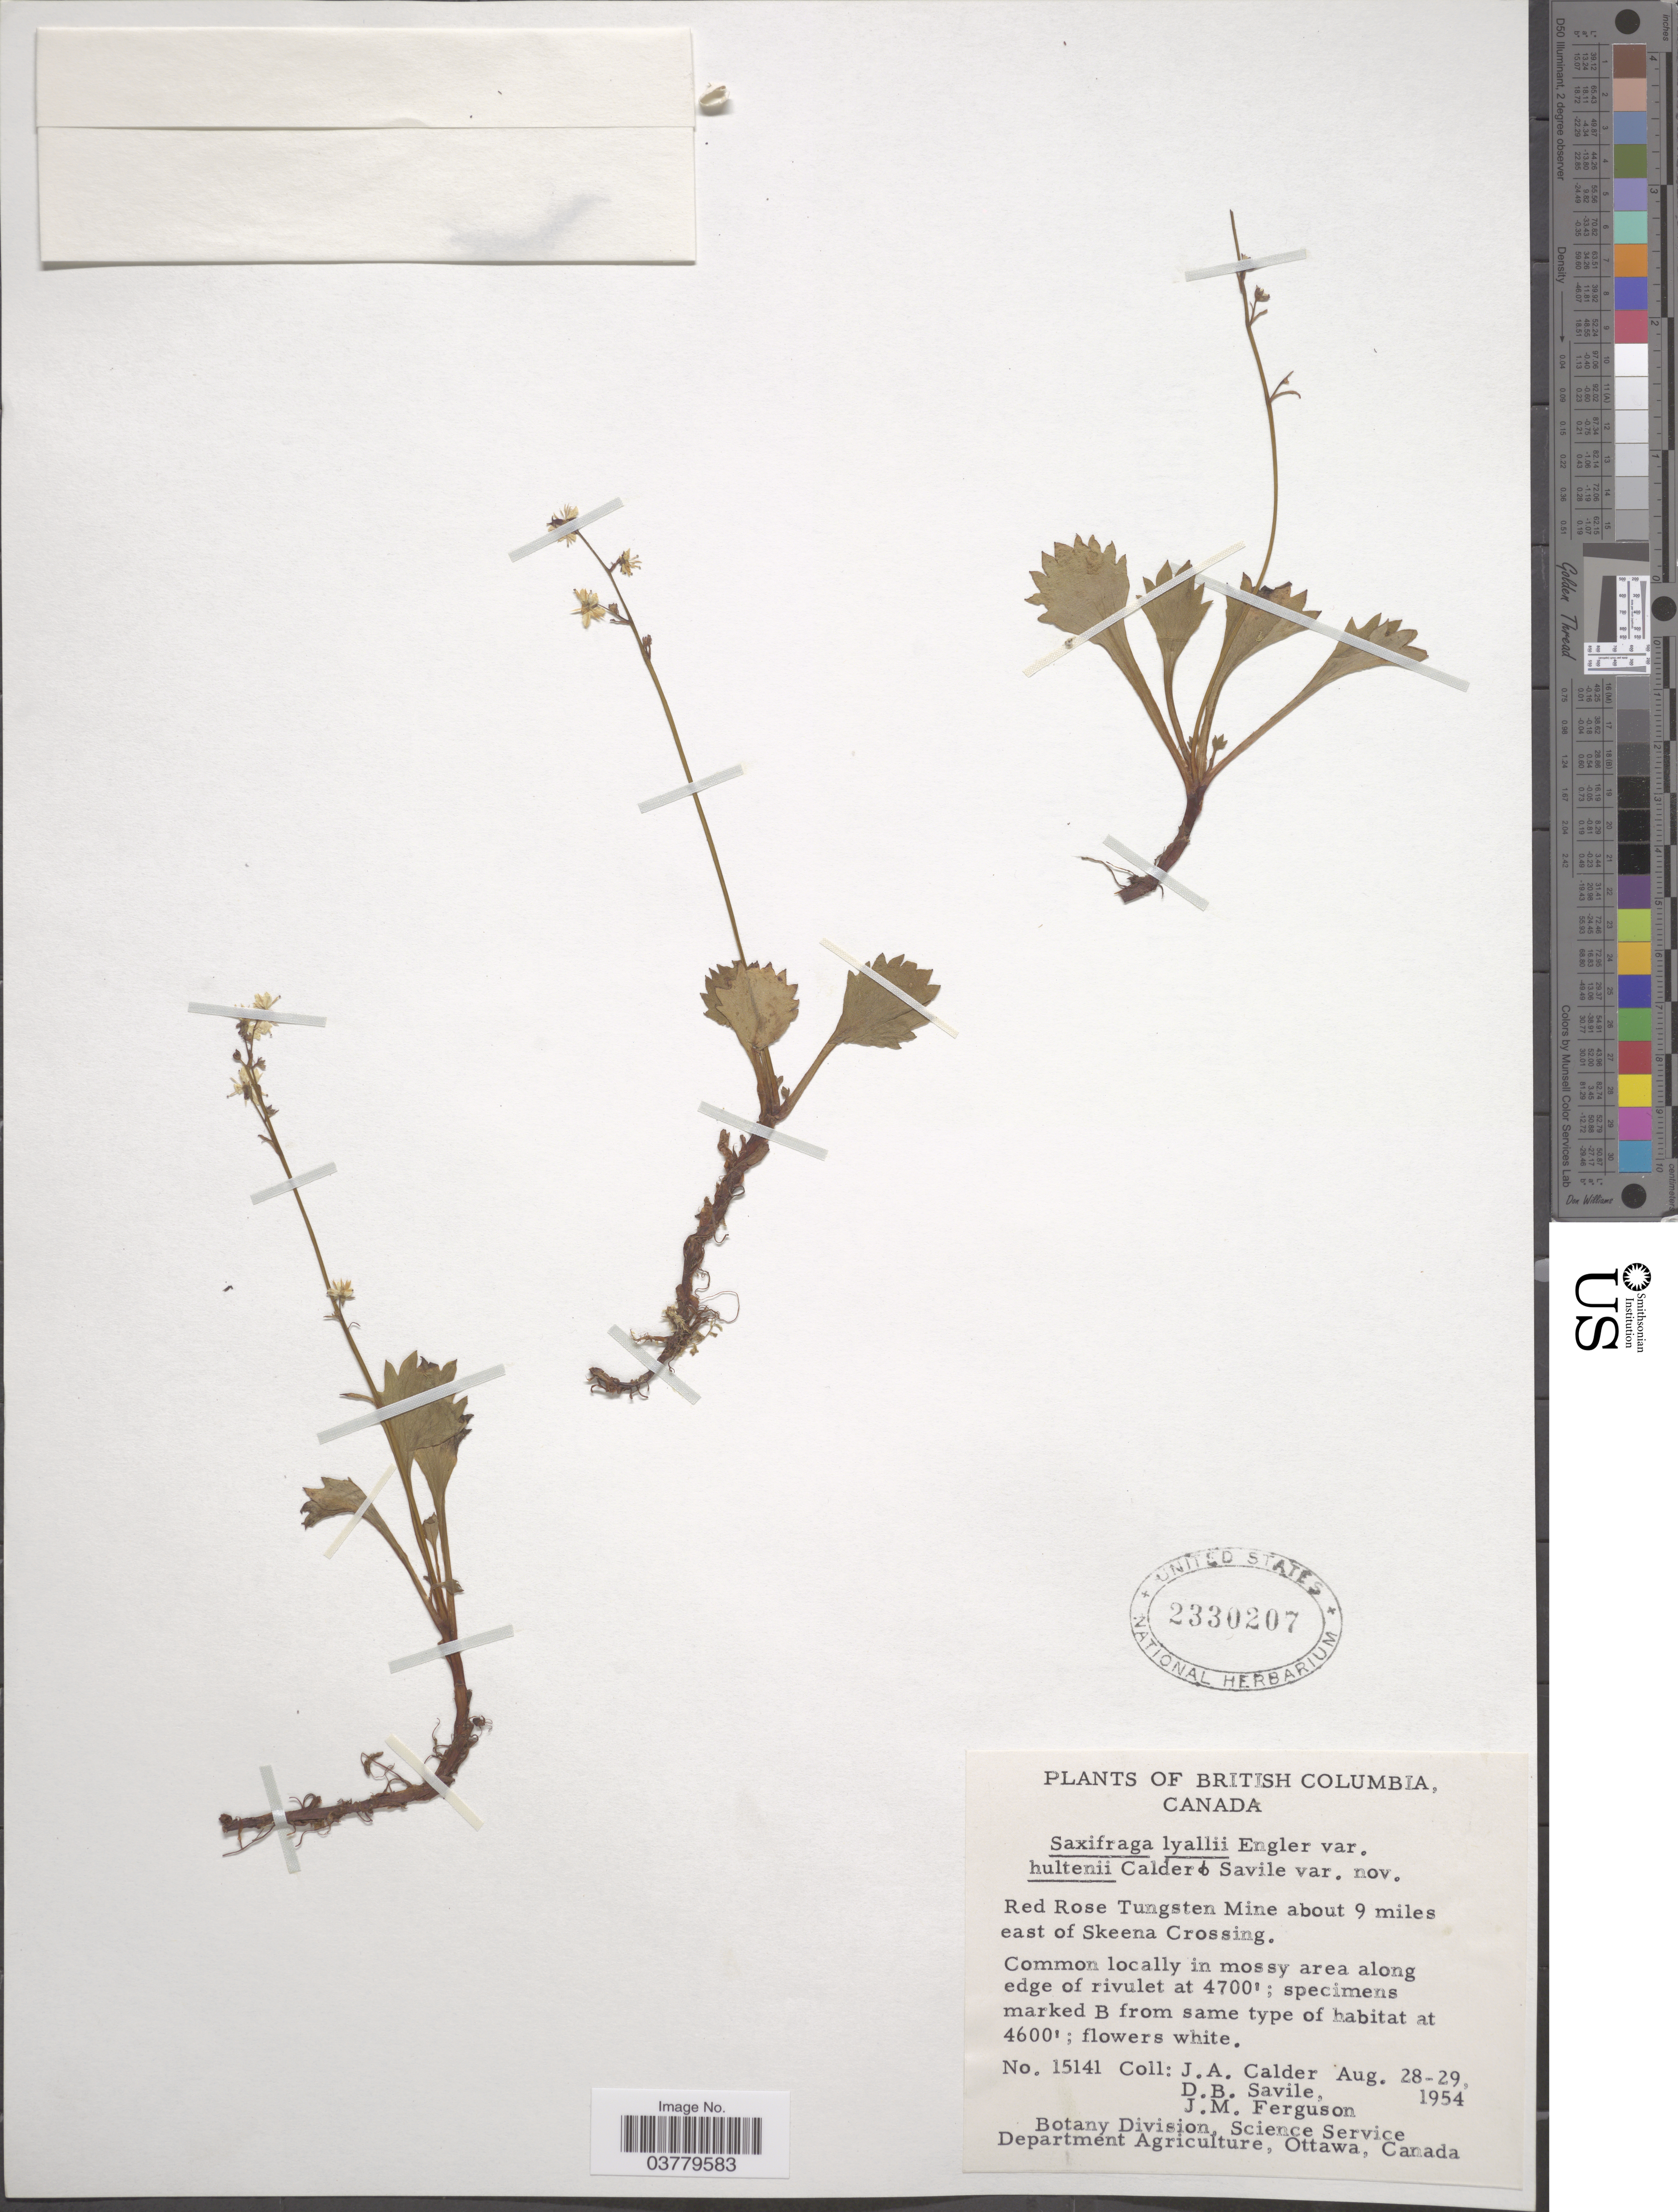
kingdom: Plantae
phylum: Tracheophyta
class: Magnoliopsida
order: Saxifragales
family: Saxifragaceae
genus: Micranthes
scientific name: Micranthes lyalii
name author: (Engl.) Small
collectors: J. A. Calder, D. Savile & J. M. Ferguson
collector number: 15141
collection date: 1954-08-28/1954-08-29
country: Canada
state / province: British Columbia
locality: Red Rose Tungsten Mine about 9 miles east of Skeena Crossing.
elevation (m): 1402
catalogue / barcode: US 2330207